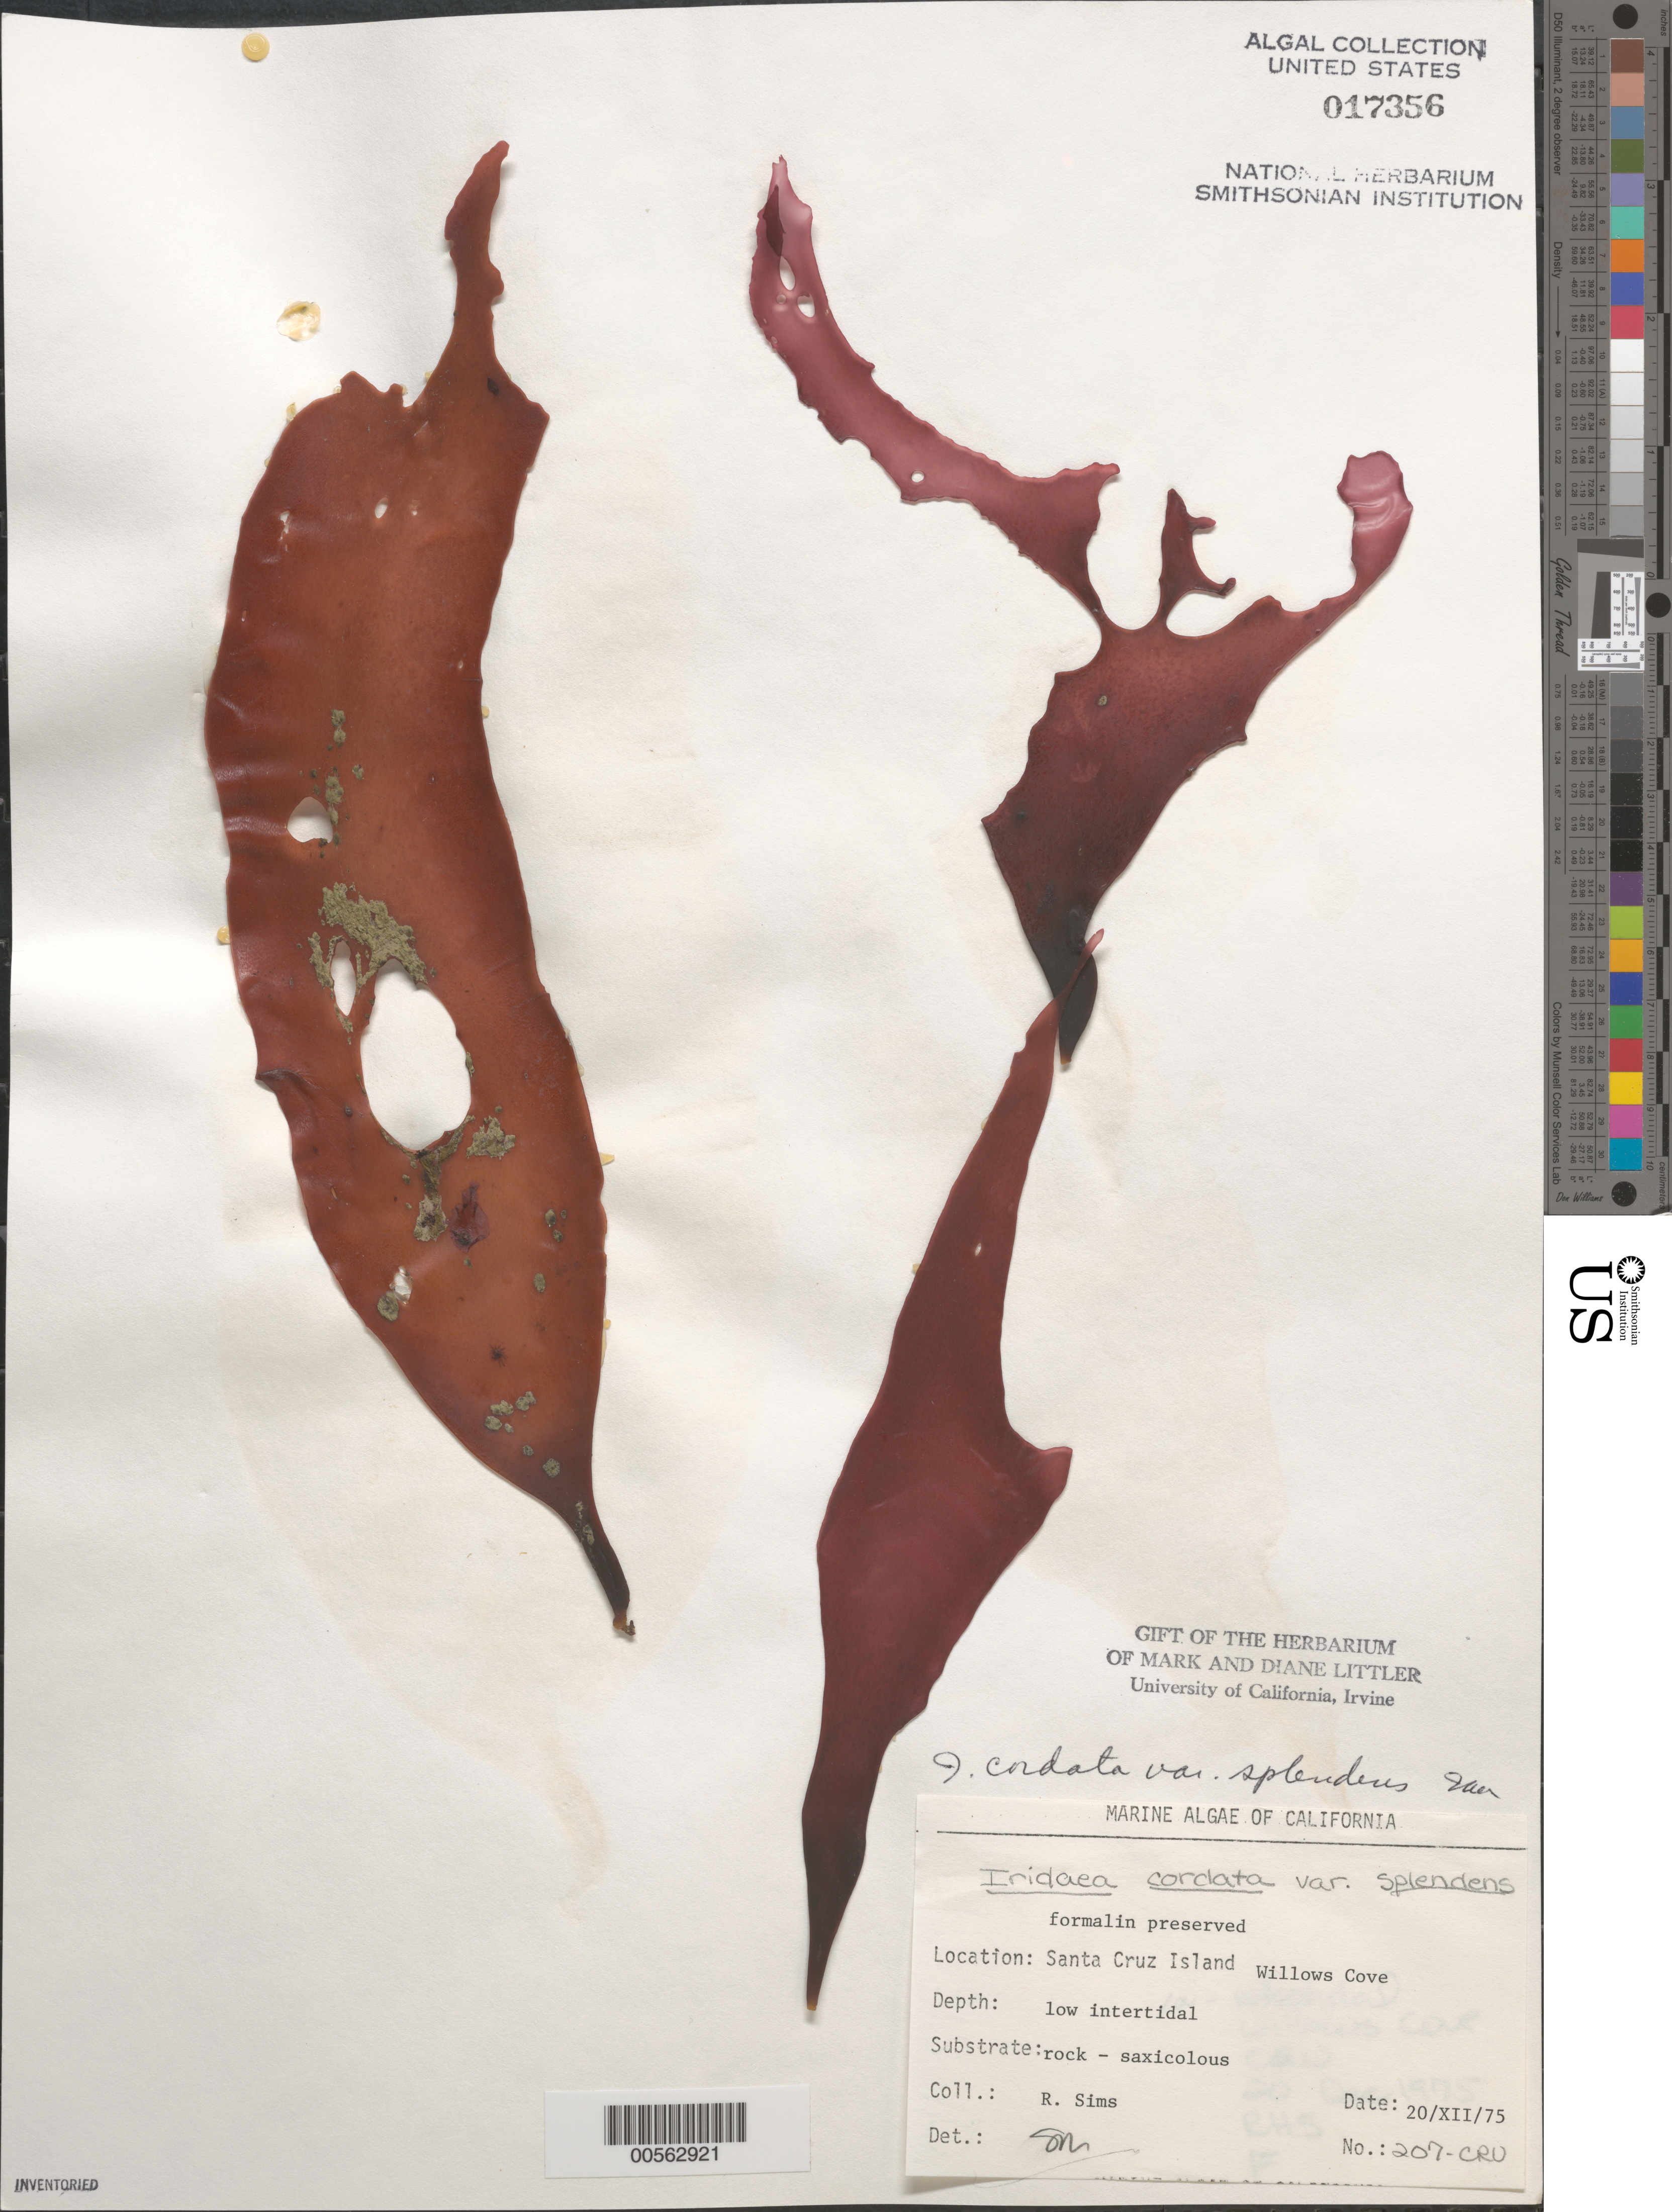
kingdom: Plantae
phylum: Rhodophyta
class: Florideophyceae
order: Gigartinales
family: Gigartinaceae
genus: Iridaea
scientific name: Iridaea cordata var. splendens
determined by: Abbott, Isabella A.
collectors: R. H. Sims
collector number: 207-cru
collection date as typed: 20 Dec 1975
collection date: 1975-12-20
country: United States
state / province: California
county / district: Santa Barbara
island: Santa Cruz Island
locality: Willows Cove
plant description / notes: BLM-SOCALBIGHT Rocky Intertidal Survey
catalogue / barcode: US 17356